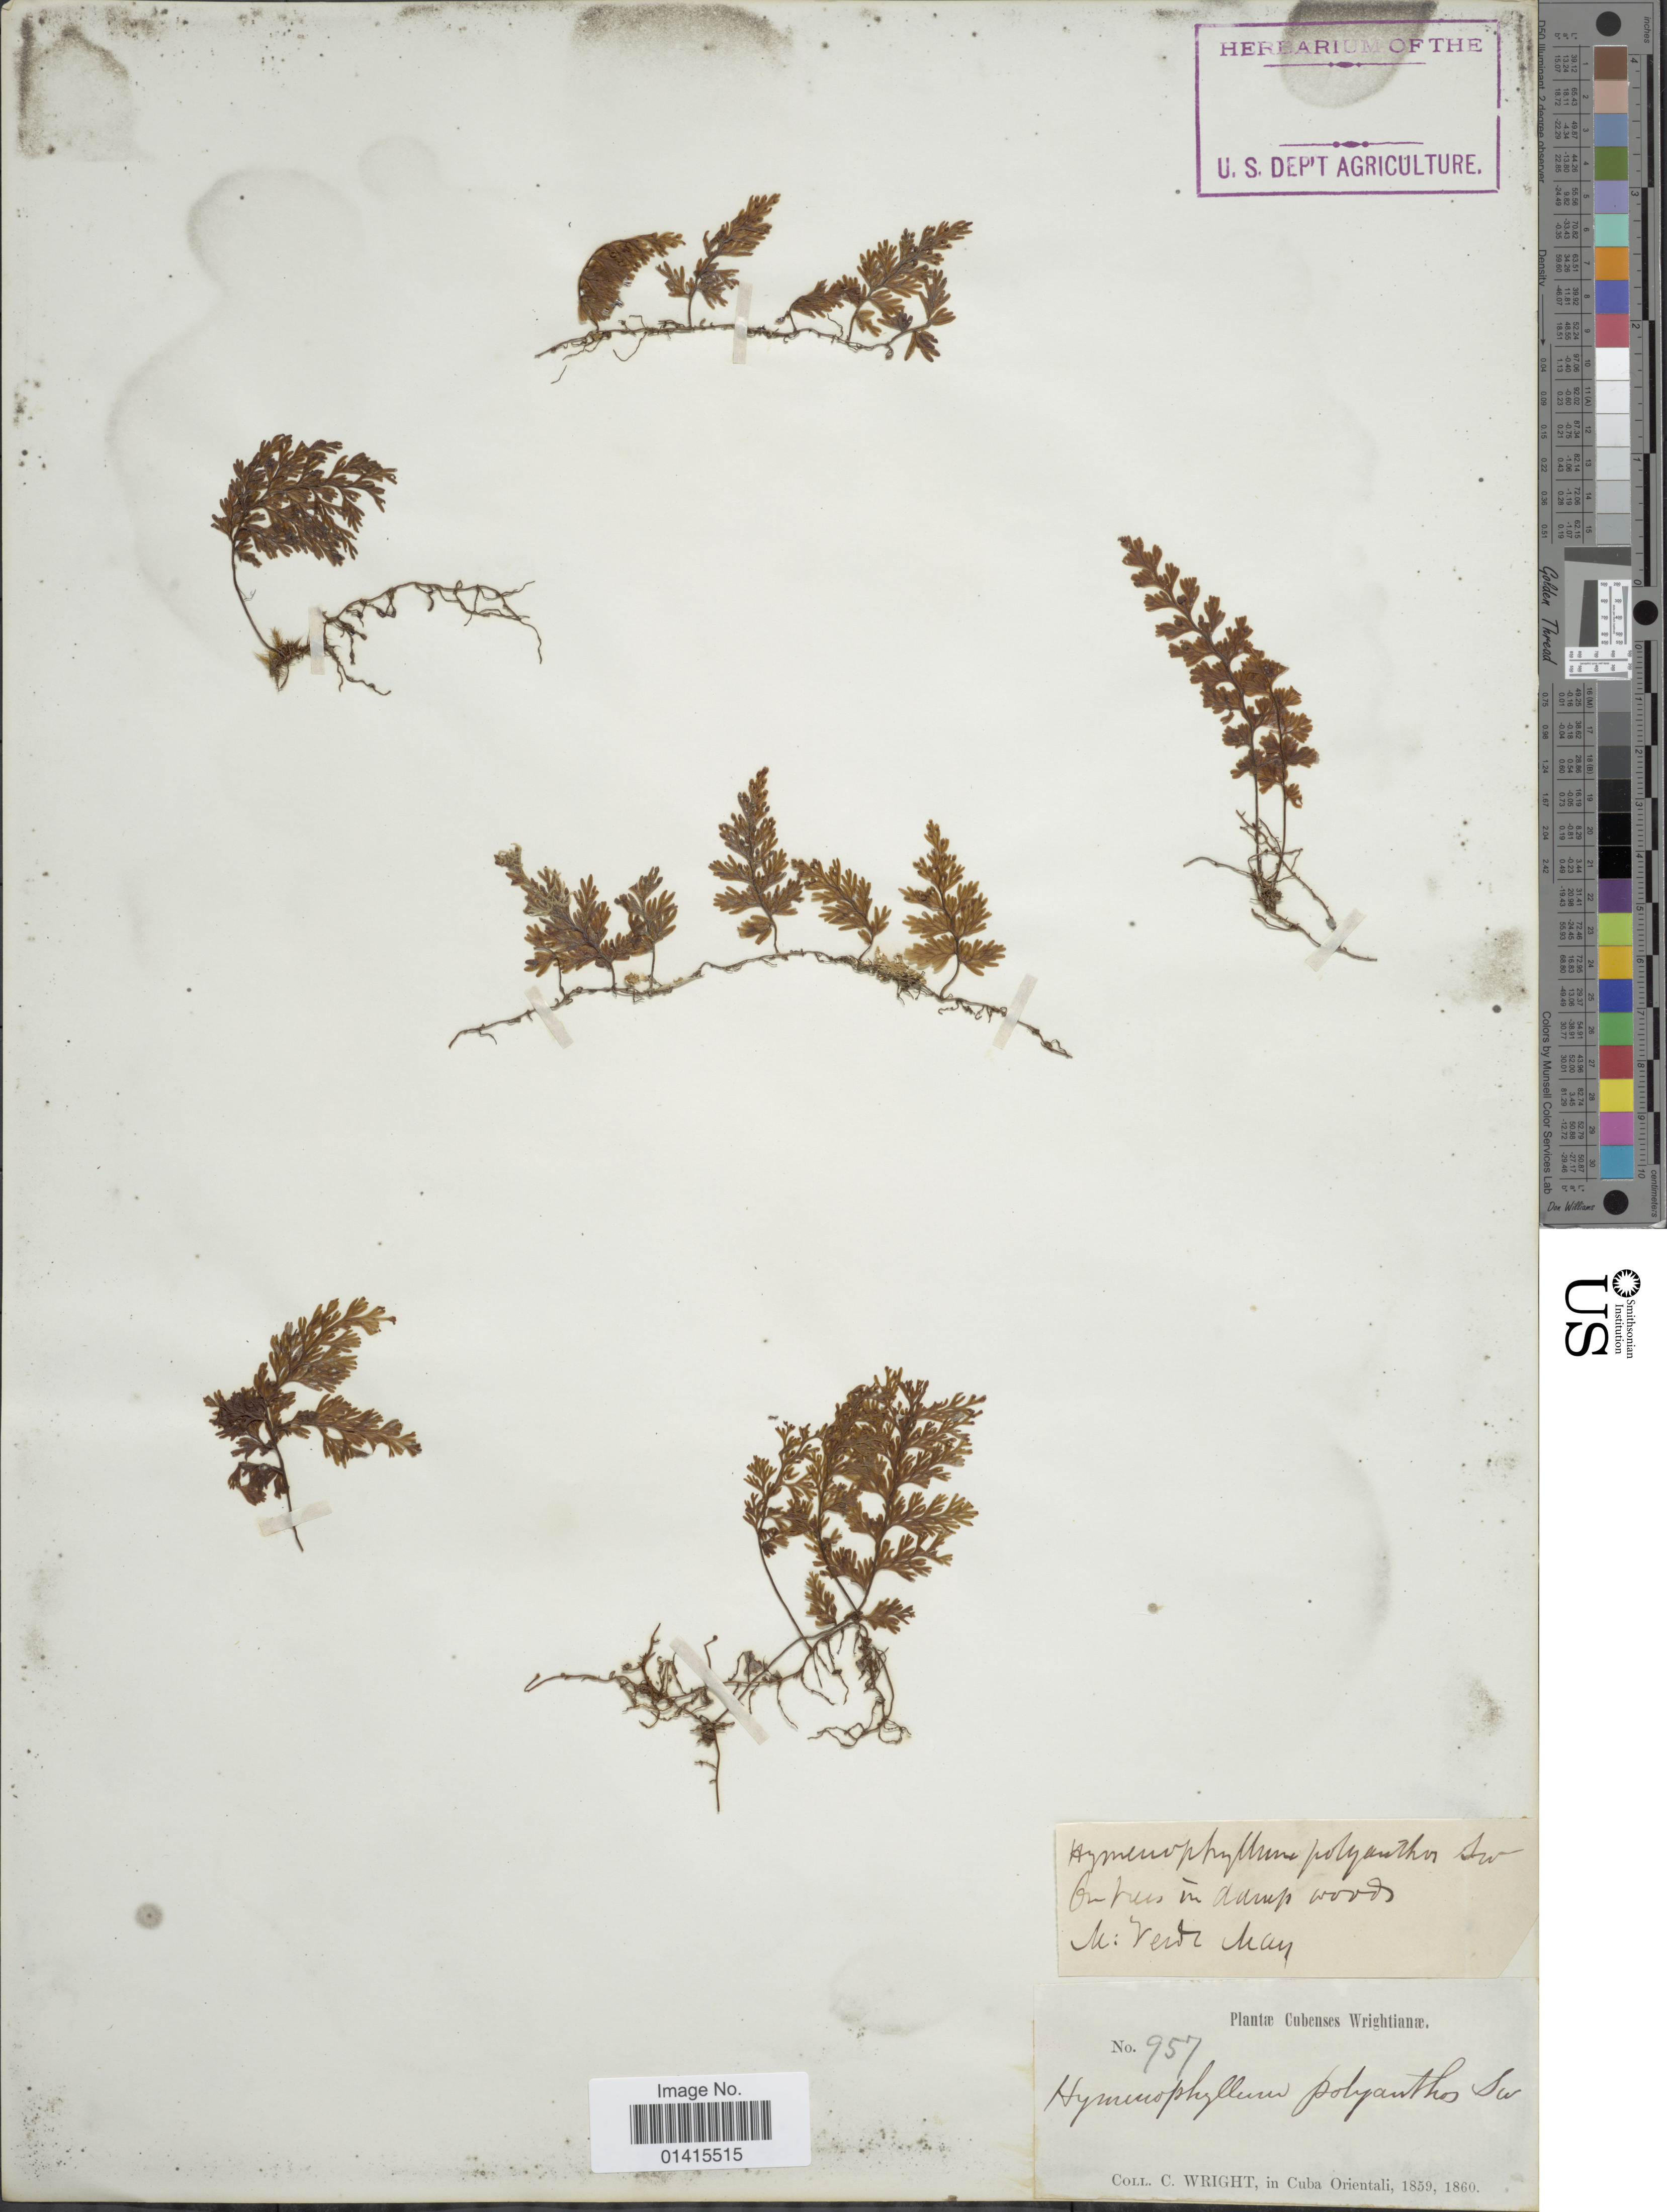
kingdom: Plantae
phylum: Tracheophyta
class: Polypodiopsida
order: Hymenophyllales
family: Hymenophyllaceae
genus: Hymenophyllum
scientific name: Hymenophyllum polyanthos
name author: (Sw.) Sw.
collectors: C. Wright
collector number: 957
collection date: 1859/1860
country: Cuba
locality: Cuba orientali